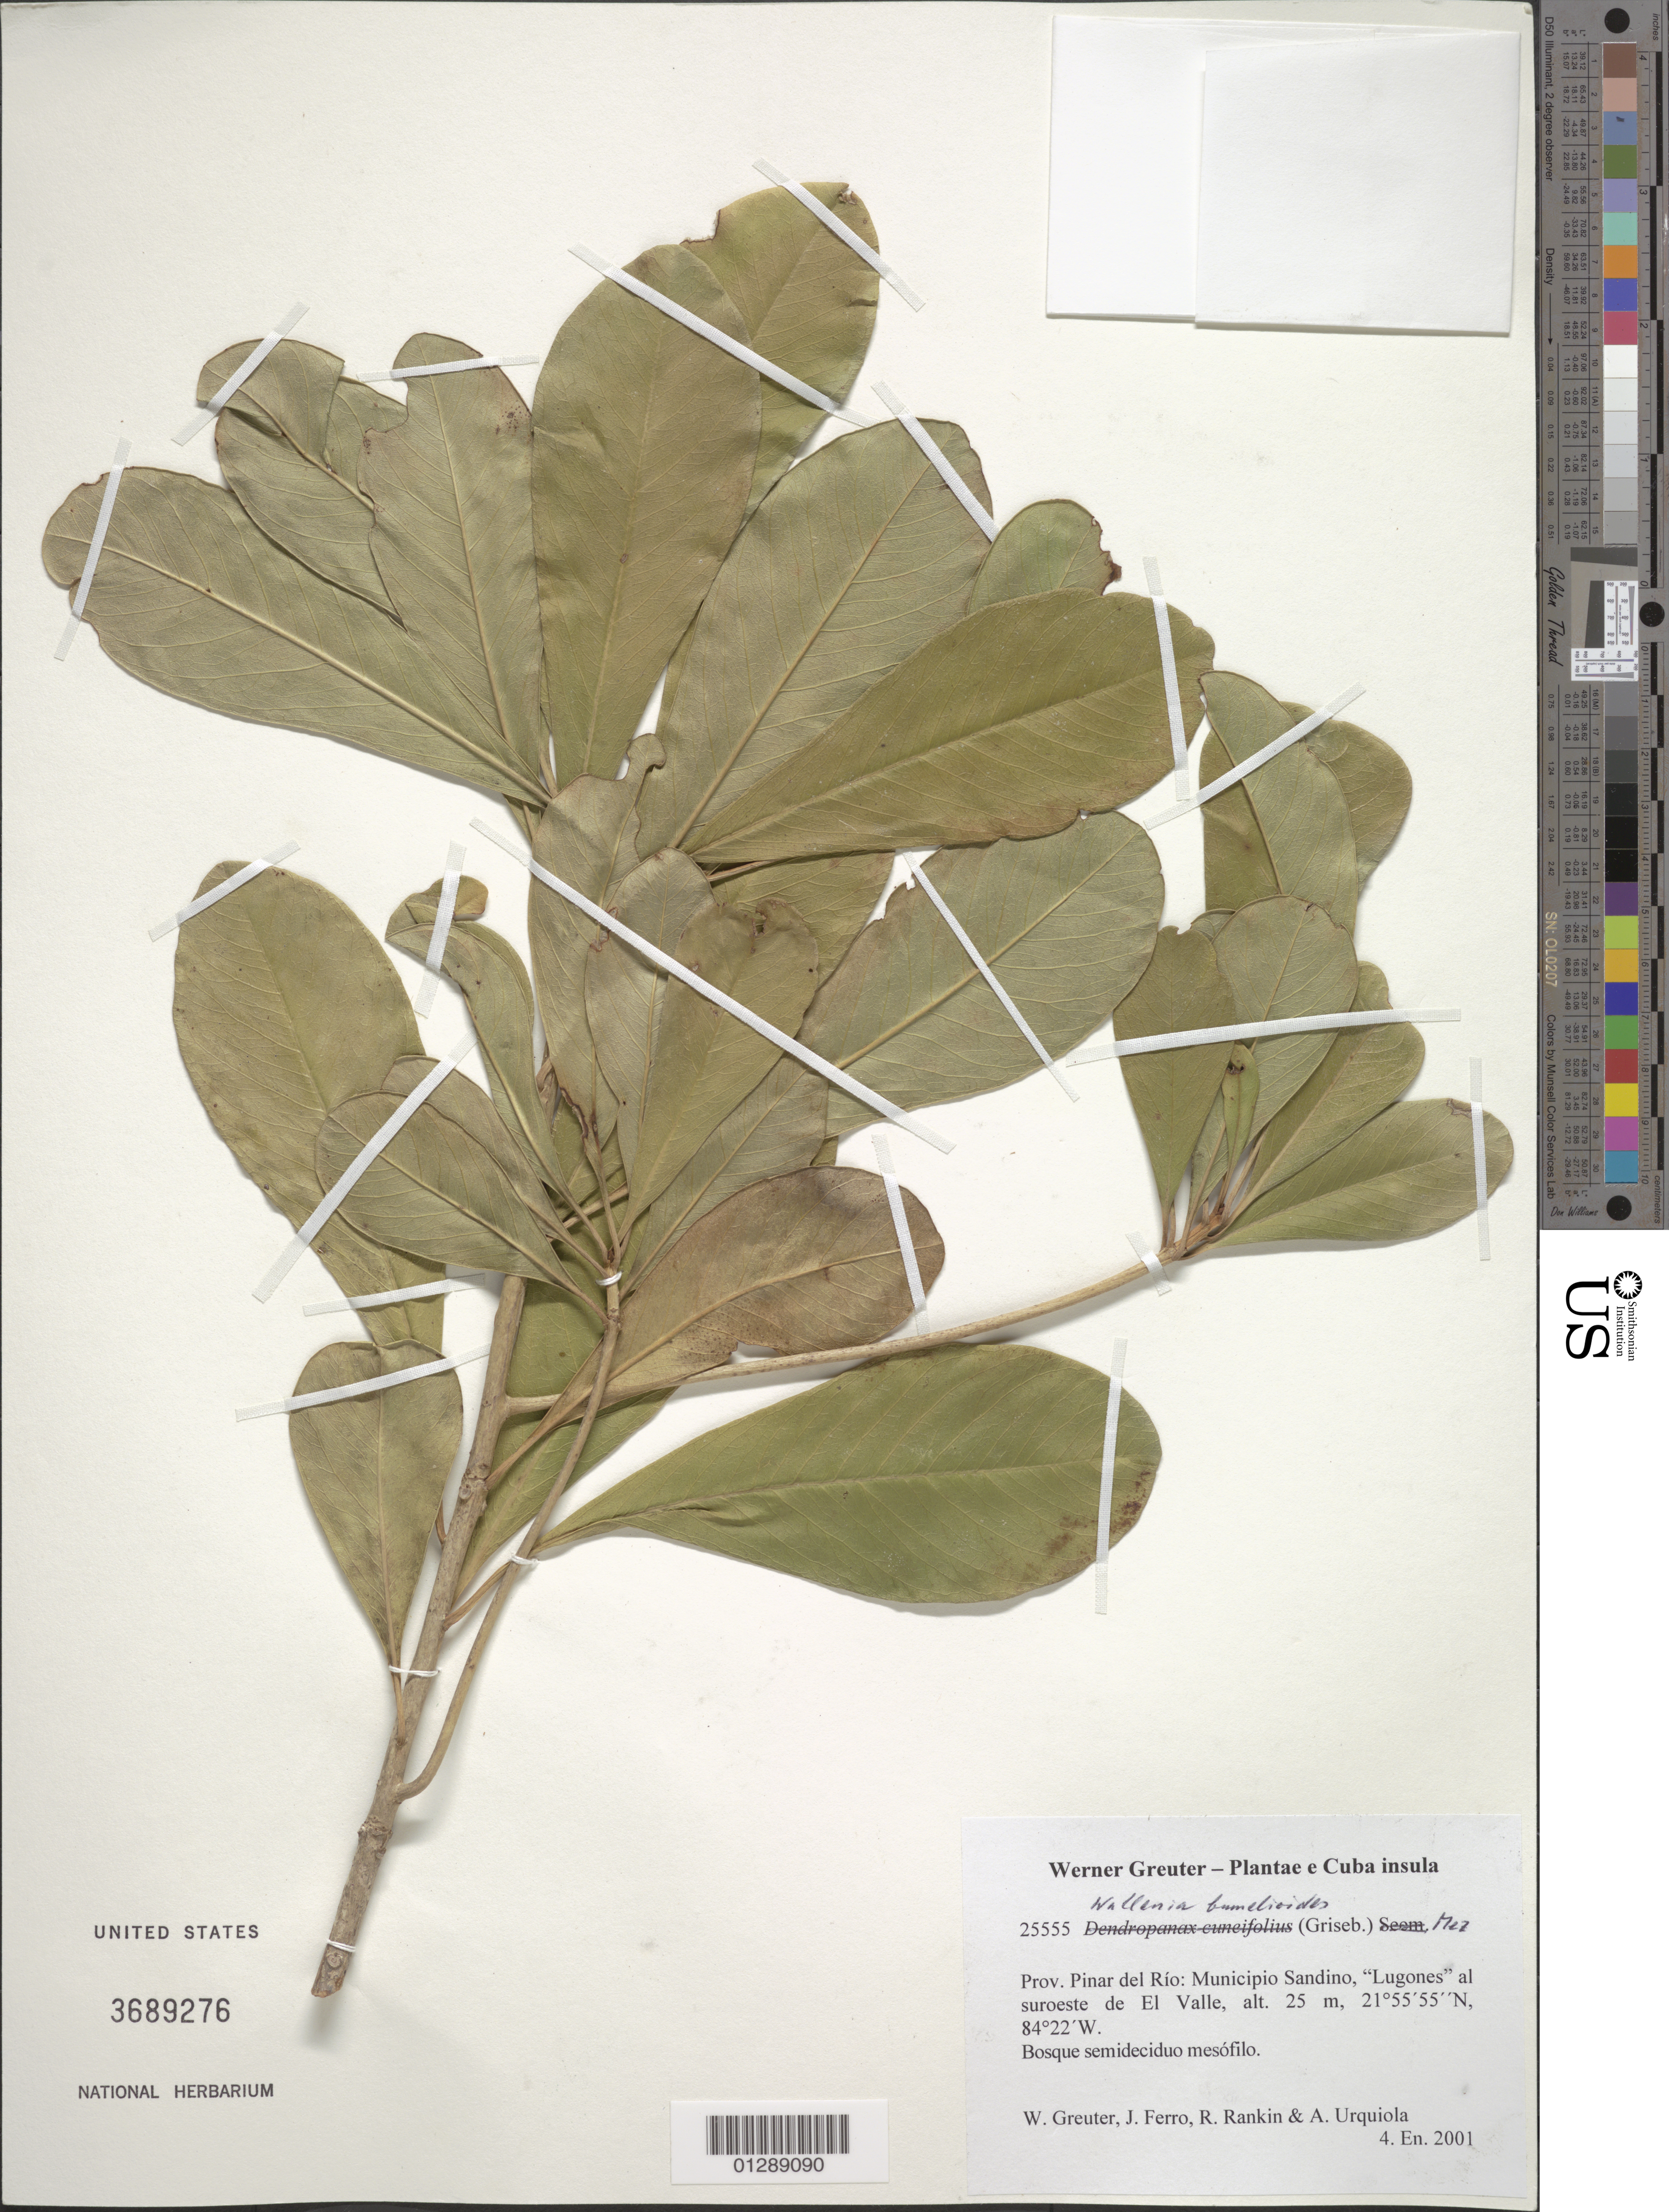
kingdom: Plantae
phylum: Tracheophyta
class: Magnoliopsida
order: Ericales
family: Primulaceae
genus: Wallenia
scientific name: Wallenia bumelioides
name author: (Griseb.) Mez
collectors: W. R. Greuter, J. Ferro, R. Rankin Rodriguez & A. Urquiola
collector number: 25555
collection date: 2001-01-04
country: Cuba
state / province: Pinar del Rio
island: Cuba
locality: Municipio Sandino, "Lugones" al suroeste de El Valle.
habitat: Bosque semideciduo mesófilo.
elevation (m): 25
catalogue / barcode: US 3689276